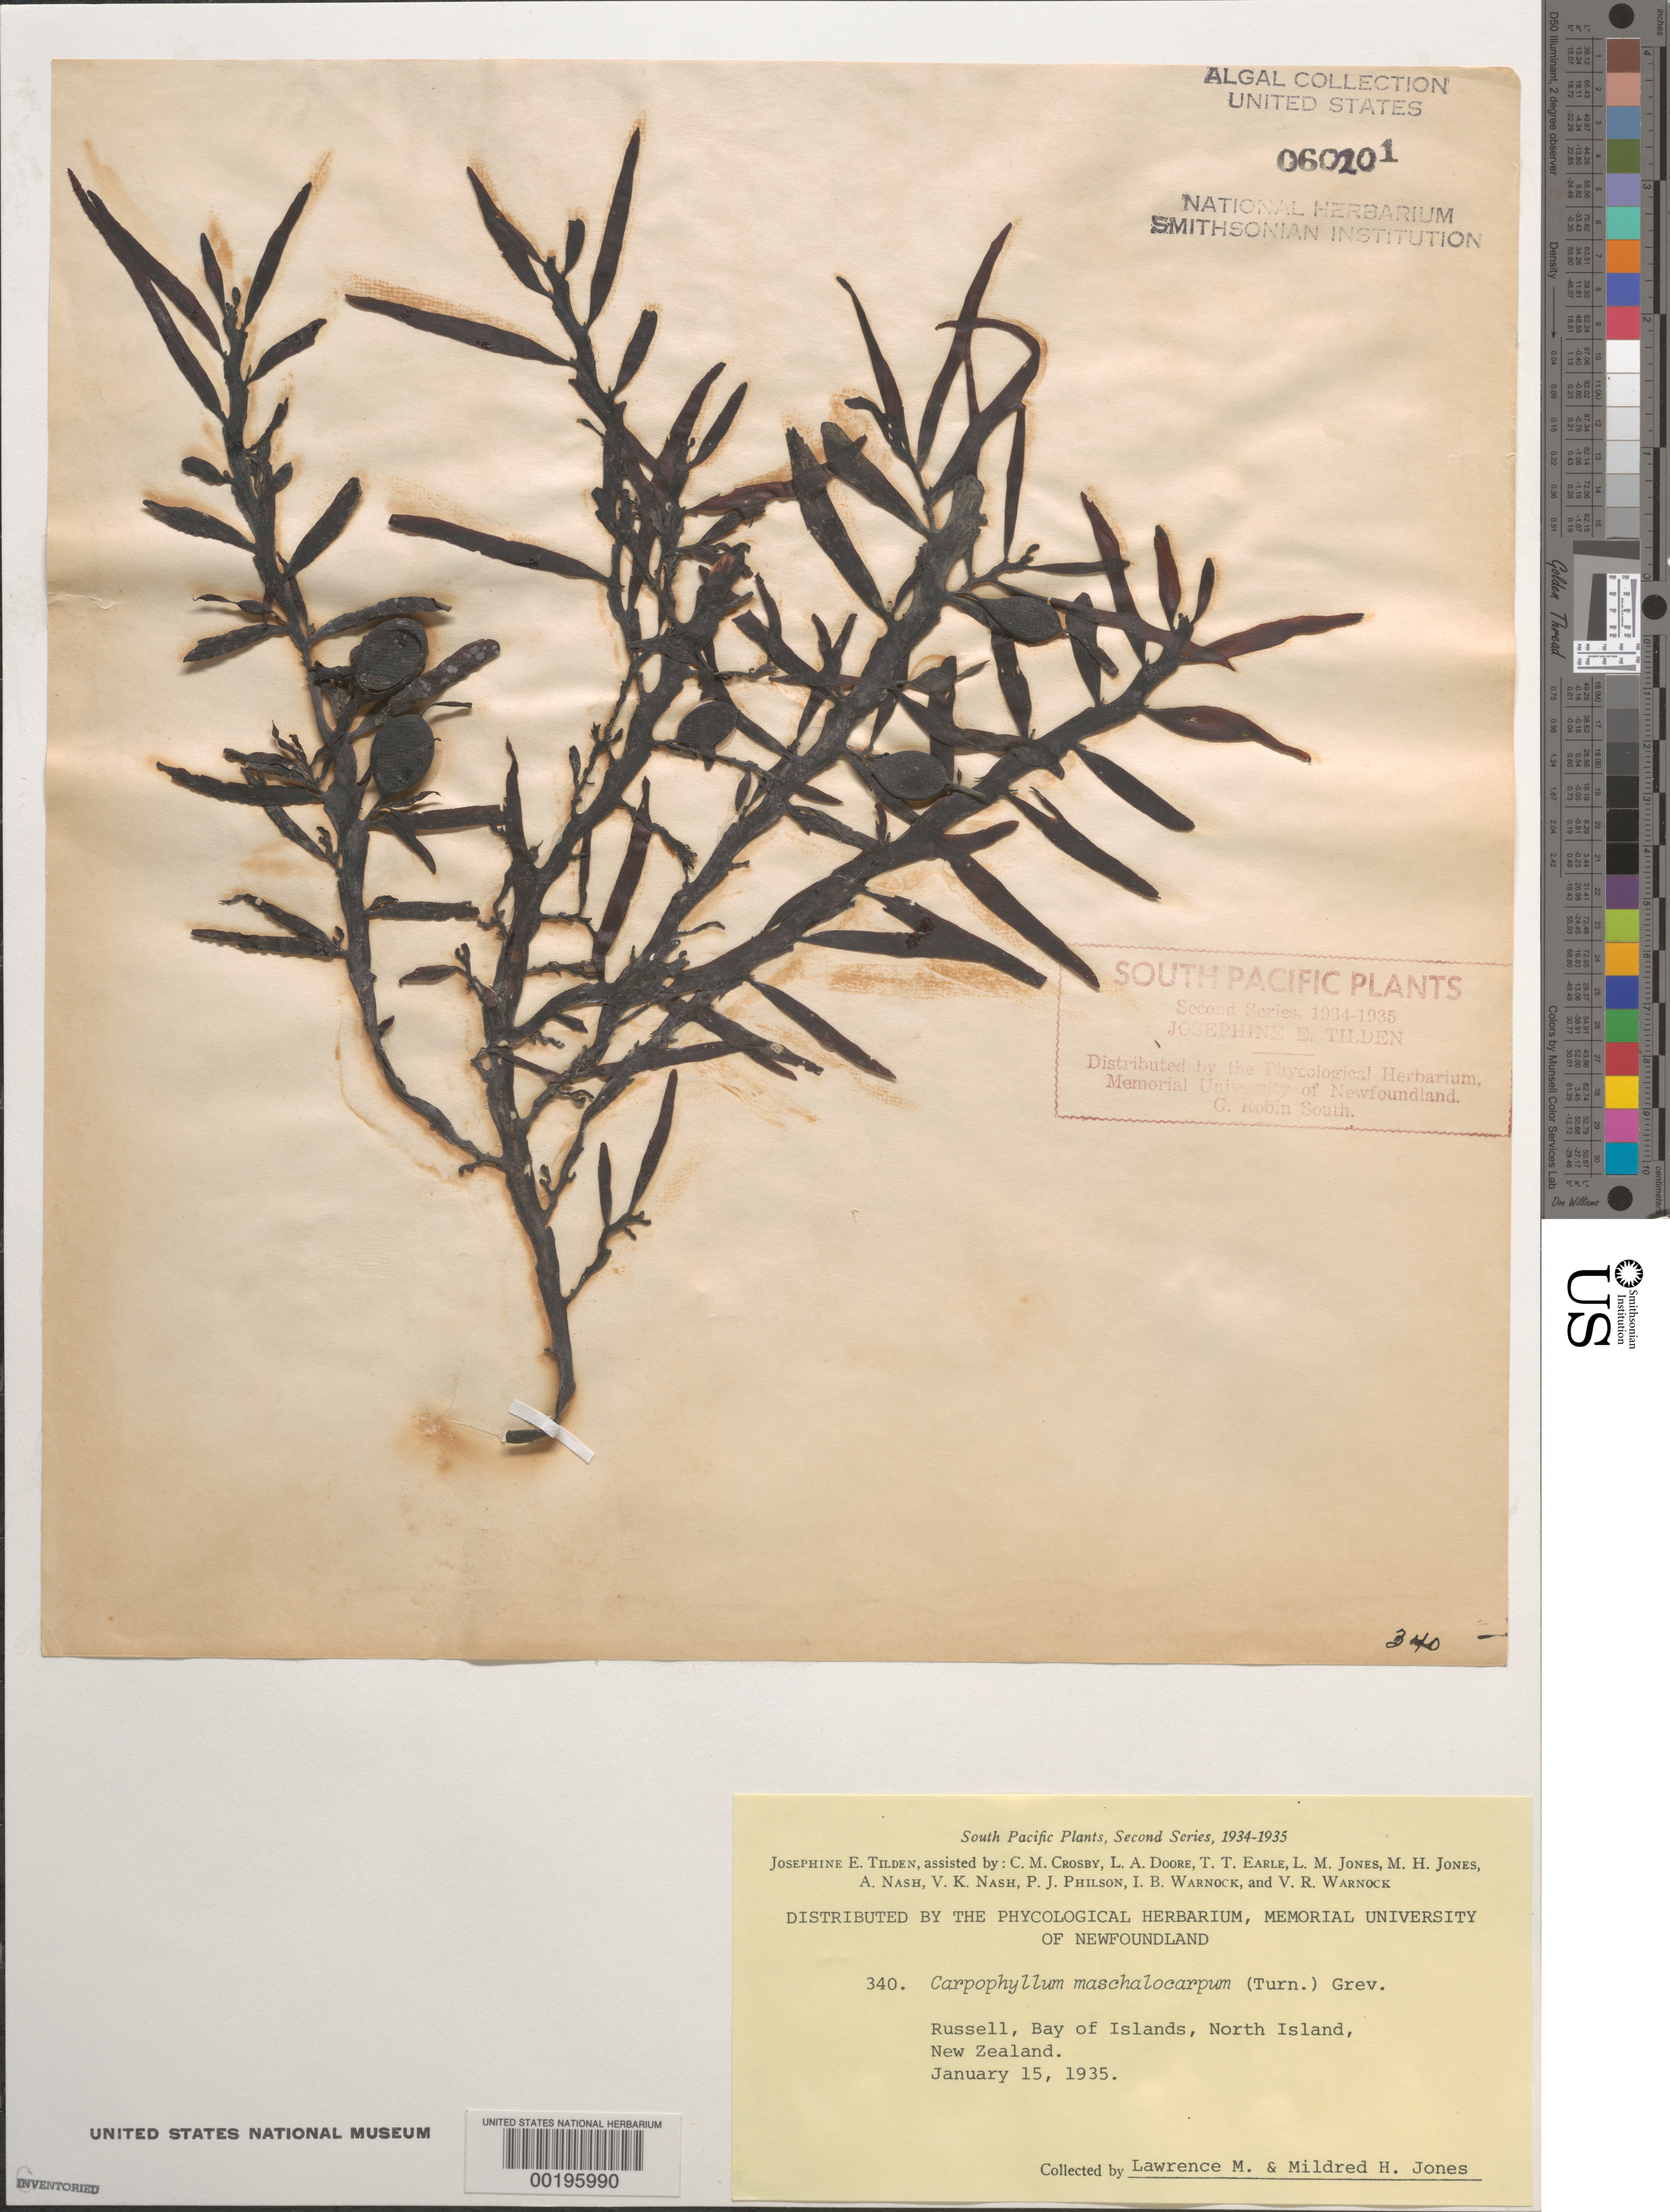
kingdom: Chromista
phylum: Ochrophyta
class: Phaeophyceae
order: Fucales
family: Sargassaceae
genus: Carpophyllum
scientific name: Carpophyllum maschalocarpum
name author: (Turner) Grev.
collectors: L. M. Jones & M. H. Jones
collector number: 340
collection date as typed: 15 Jan 1935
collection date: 1935-01-15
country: New Zealand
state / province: Northland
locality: Bay of islands, russell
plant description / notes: Tilden, South Pacific Plants, Second Series, 1934-1935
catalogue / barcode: US 60201